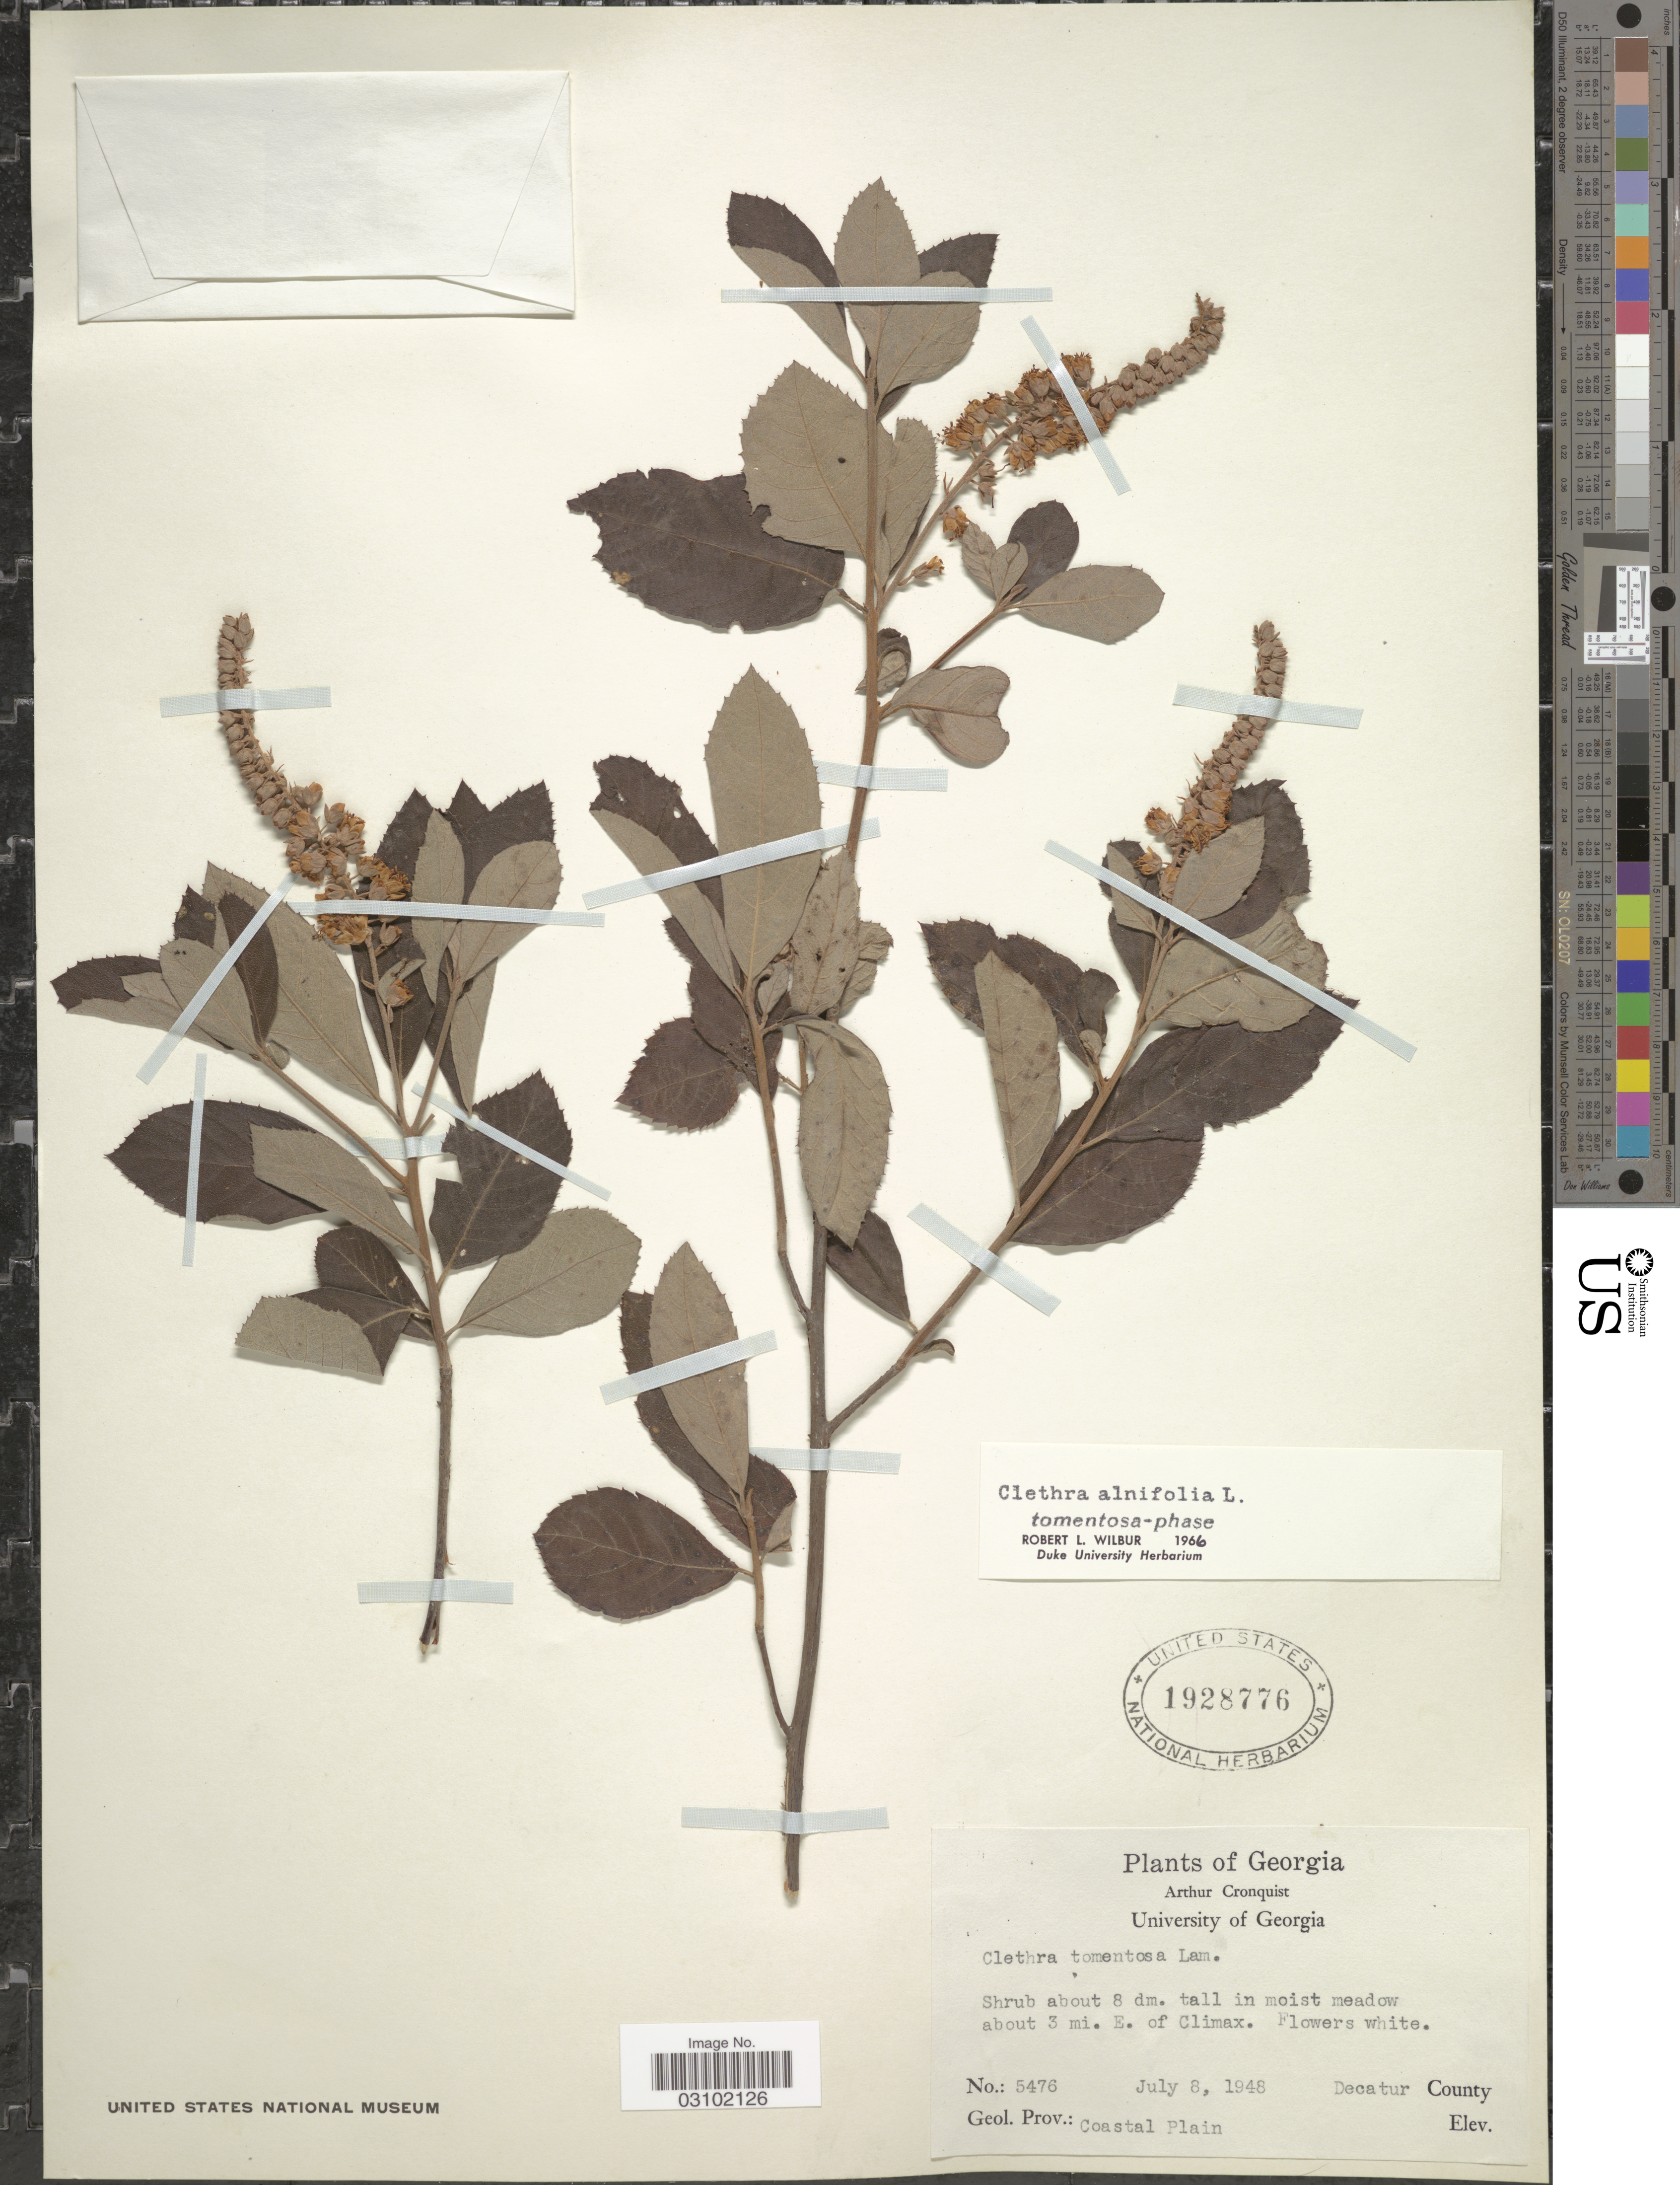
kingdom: Plantae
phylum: Tracheophyta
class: Magnoliopsida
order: Ericales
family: Clethraceae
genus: Clethra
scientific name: Clethra alnifolia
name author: L.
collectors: A. J. Cronquist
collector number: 5476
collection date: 1948-07-08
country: United States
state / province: Georgia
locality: About 3 mi. E. of Climax, Decatur County.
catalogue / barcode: US 1928776